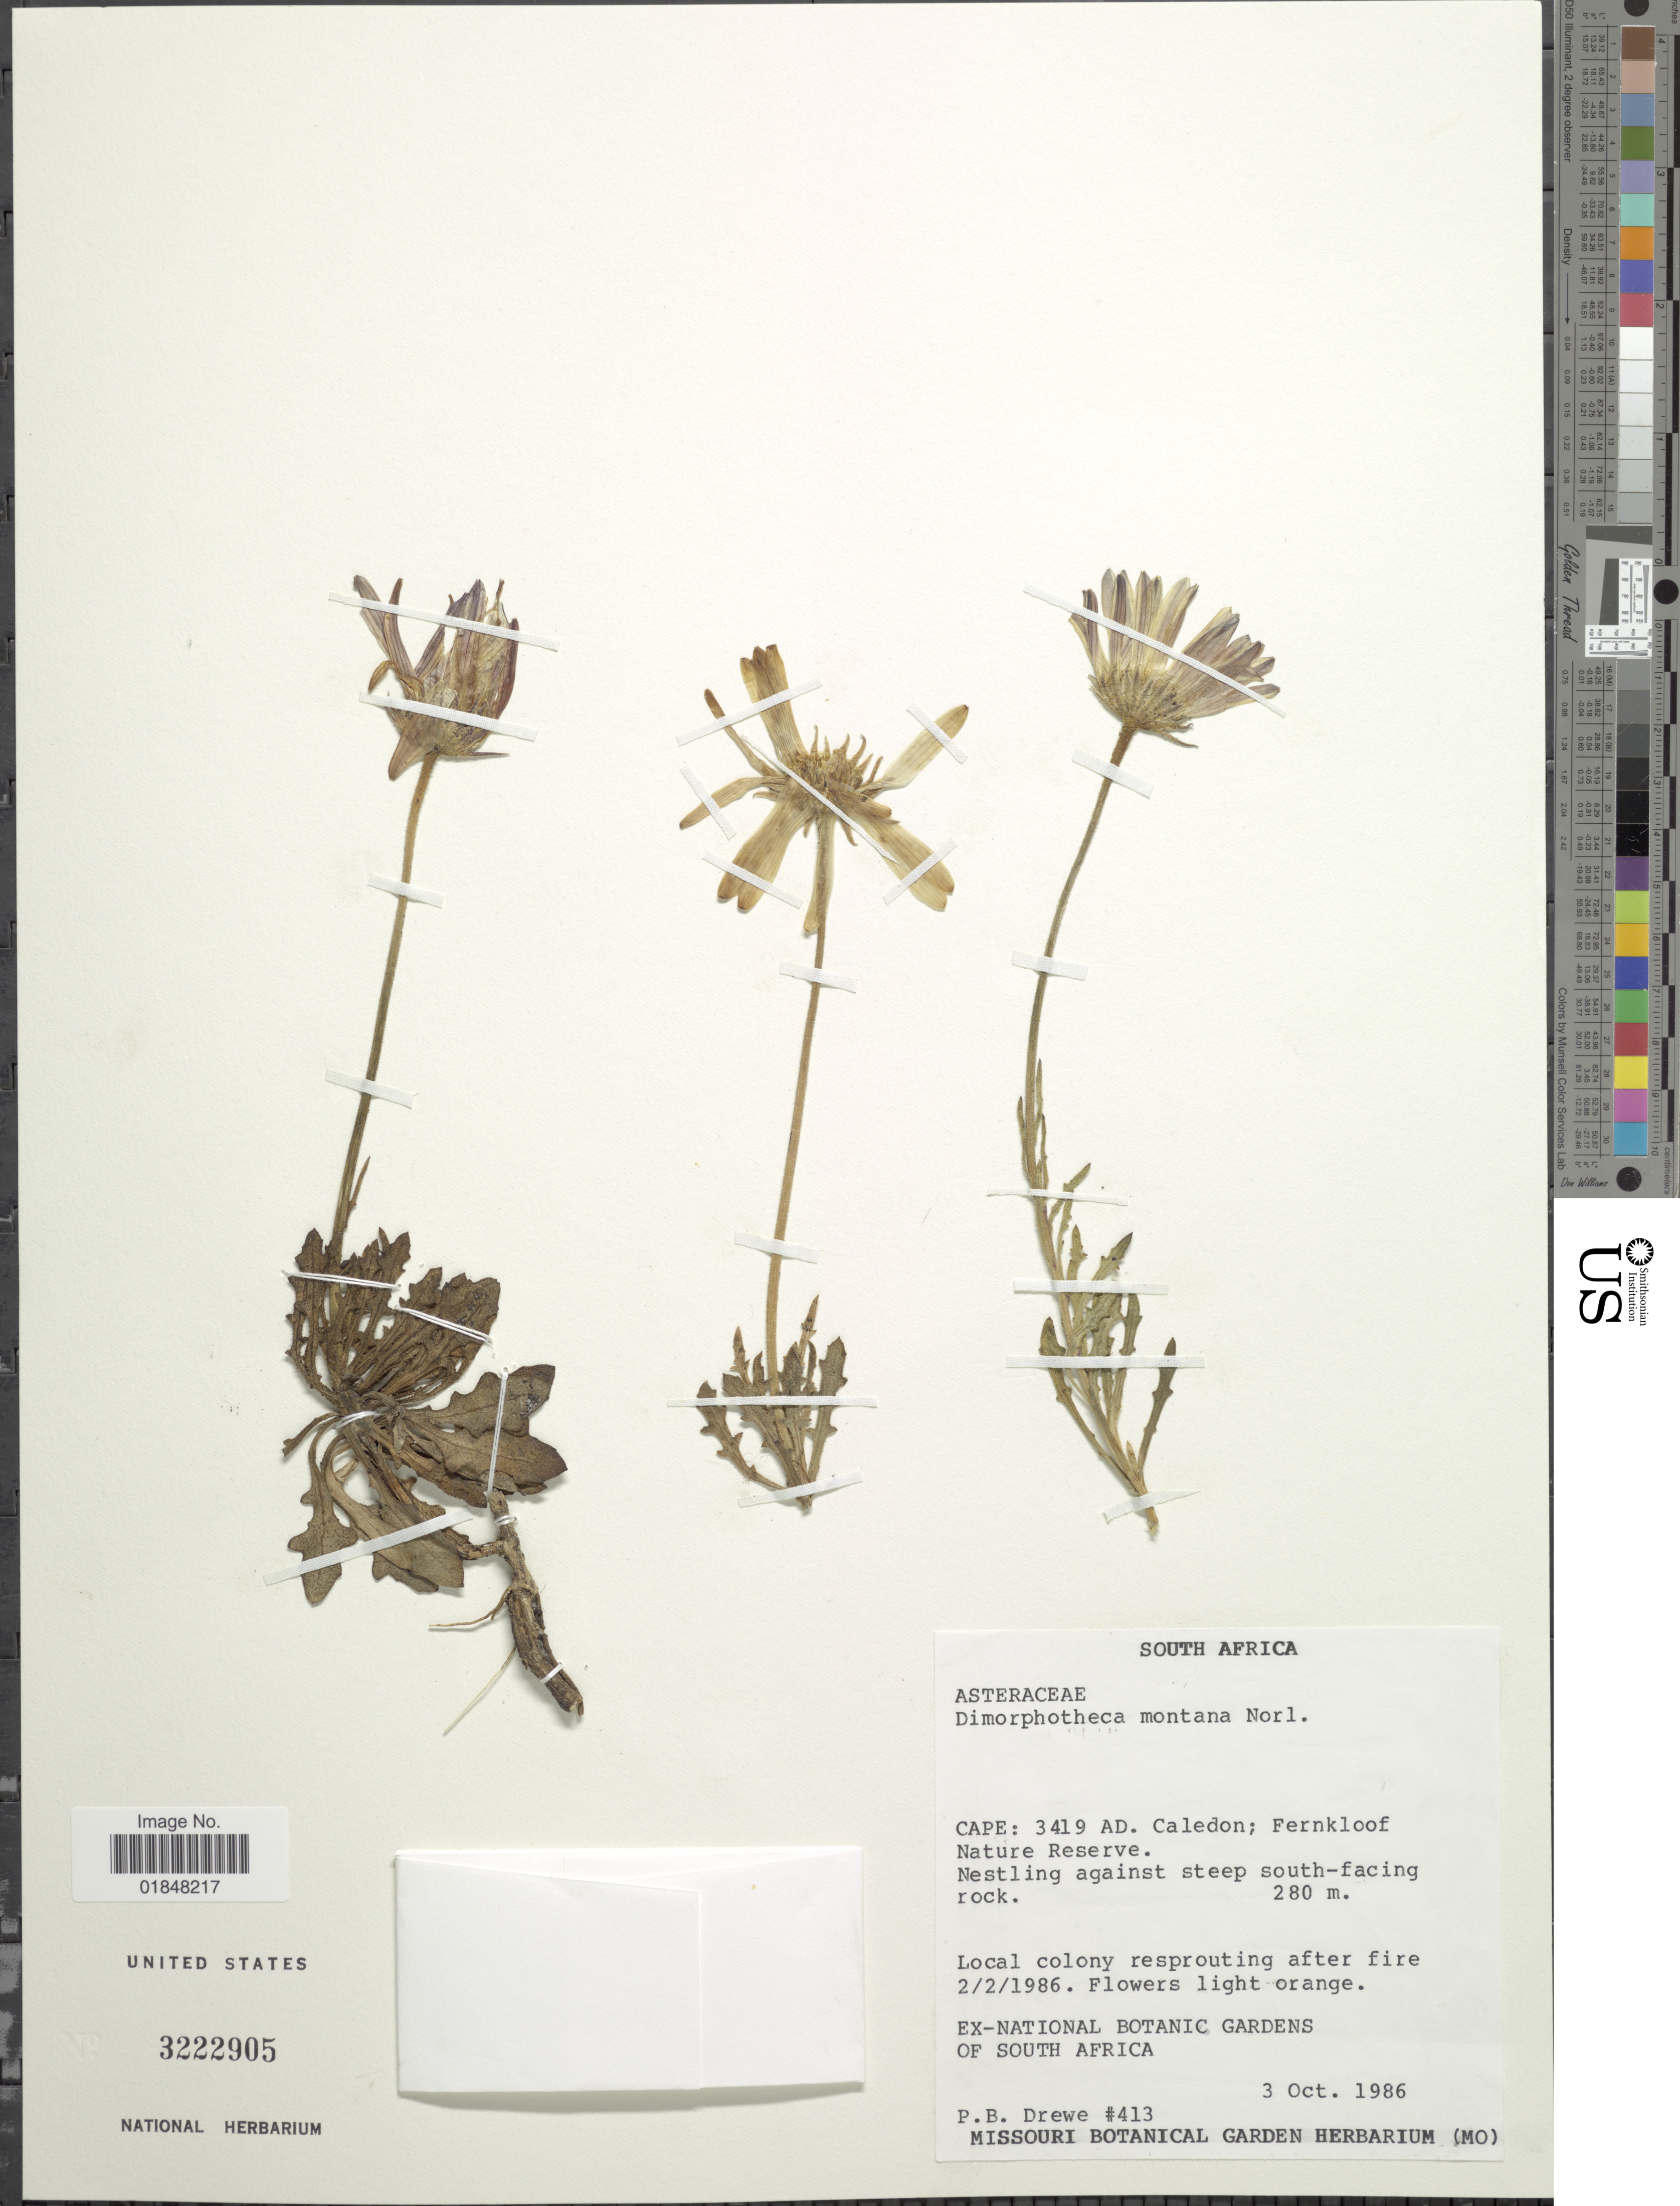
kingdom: Plantae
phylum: Tracheophyta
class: Magnoliopsida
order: Asterales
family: Asteraceae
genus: Dimorphotheca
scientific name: Dimorphotheca montana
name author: Norl.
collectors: P. Drewe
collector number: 413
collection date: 1986-10-03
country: South Africa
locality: Cape: 3419 AD. Caledon; Fernkloof Narure Reserve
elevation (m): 280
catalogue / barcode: US 3222905